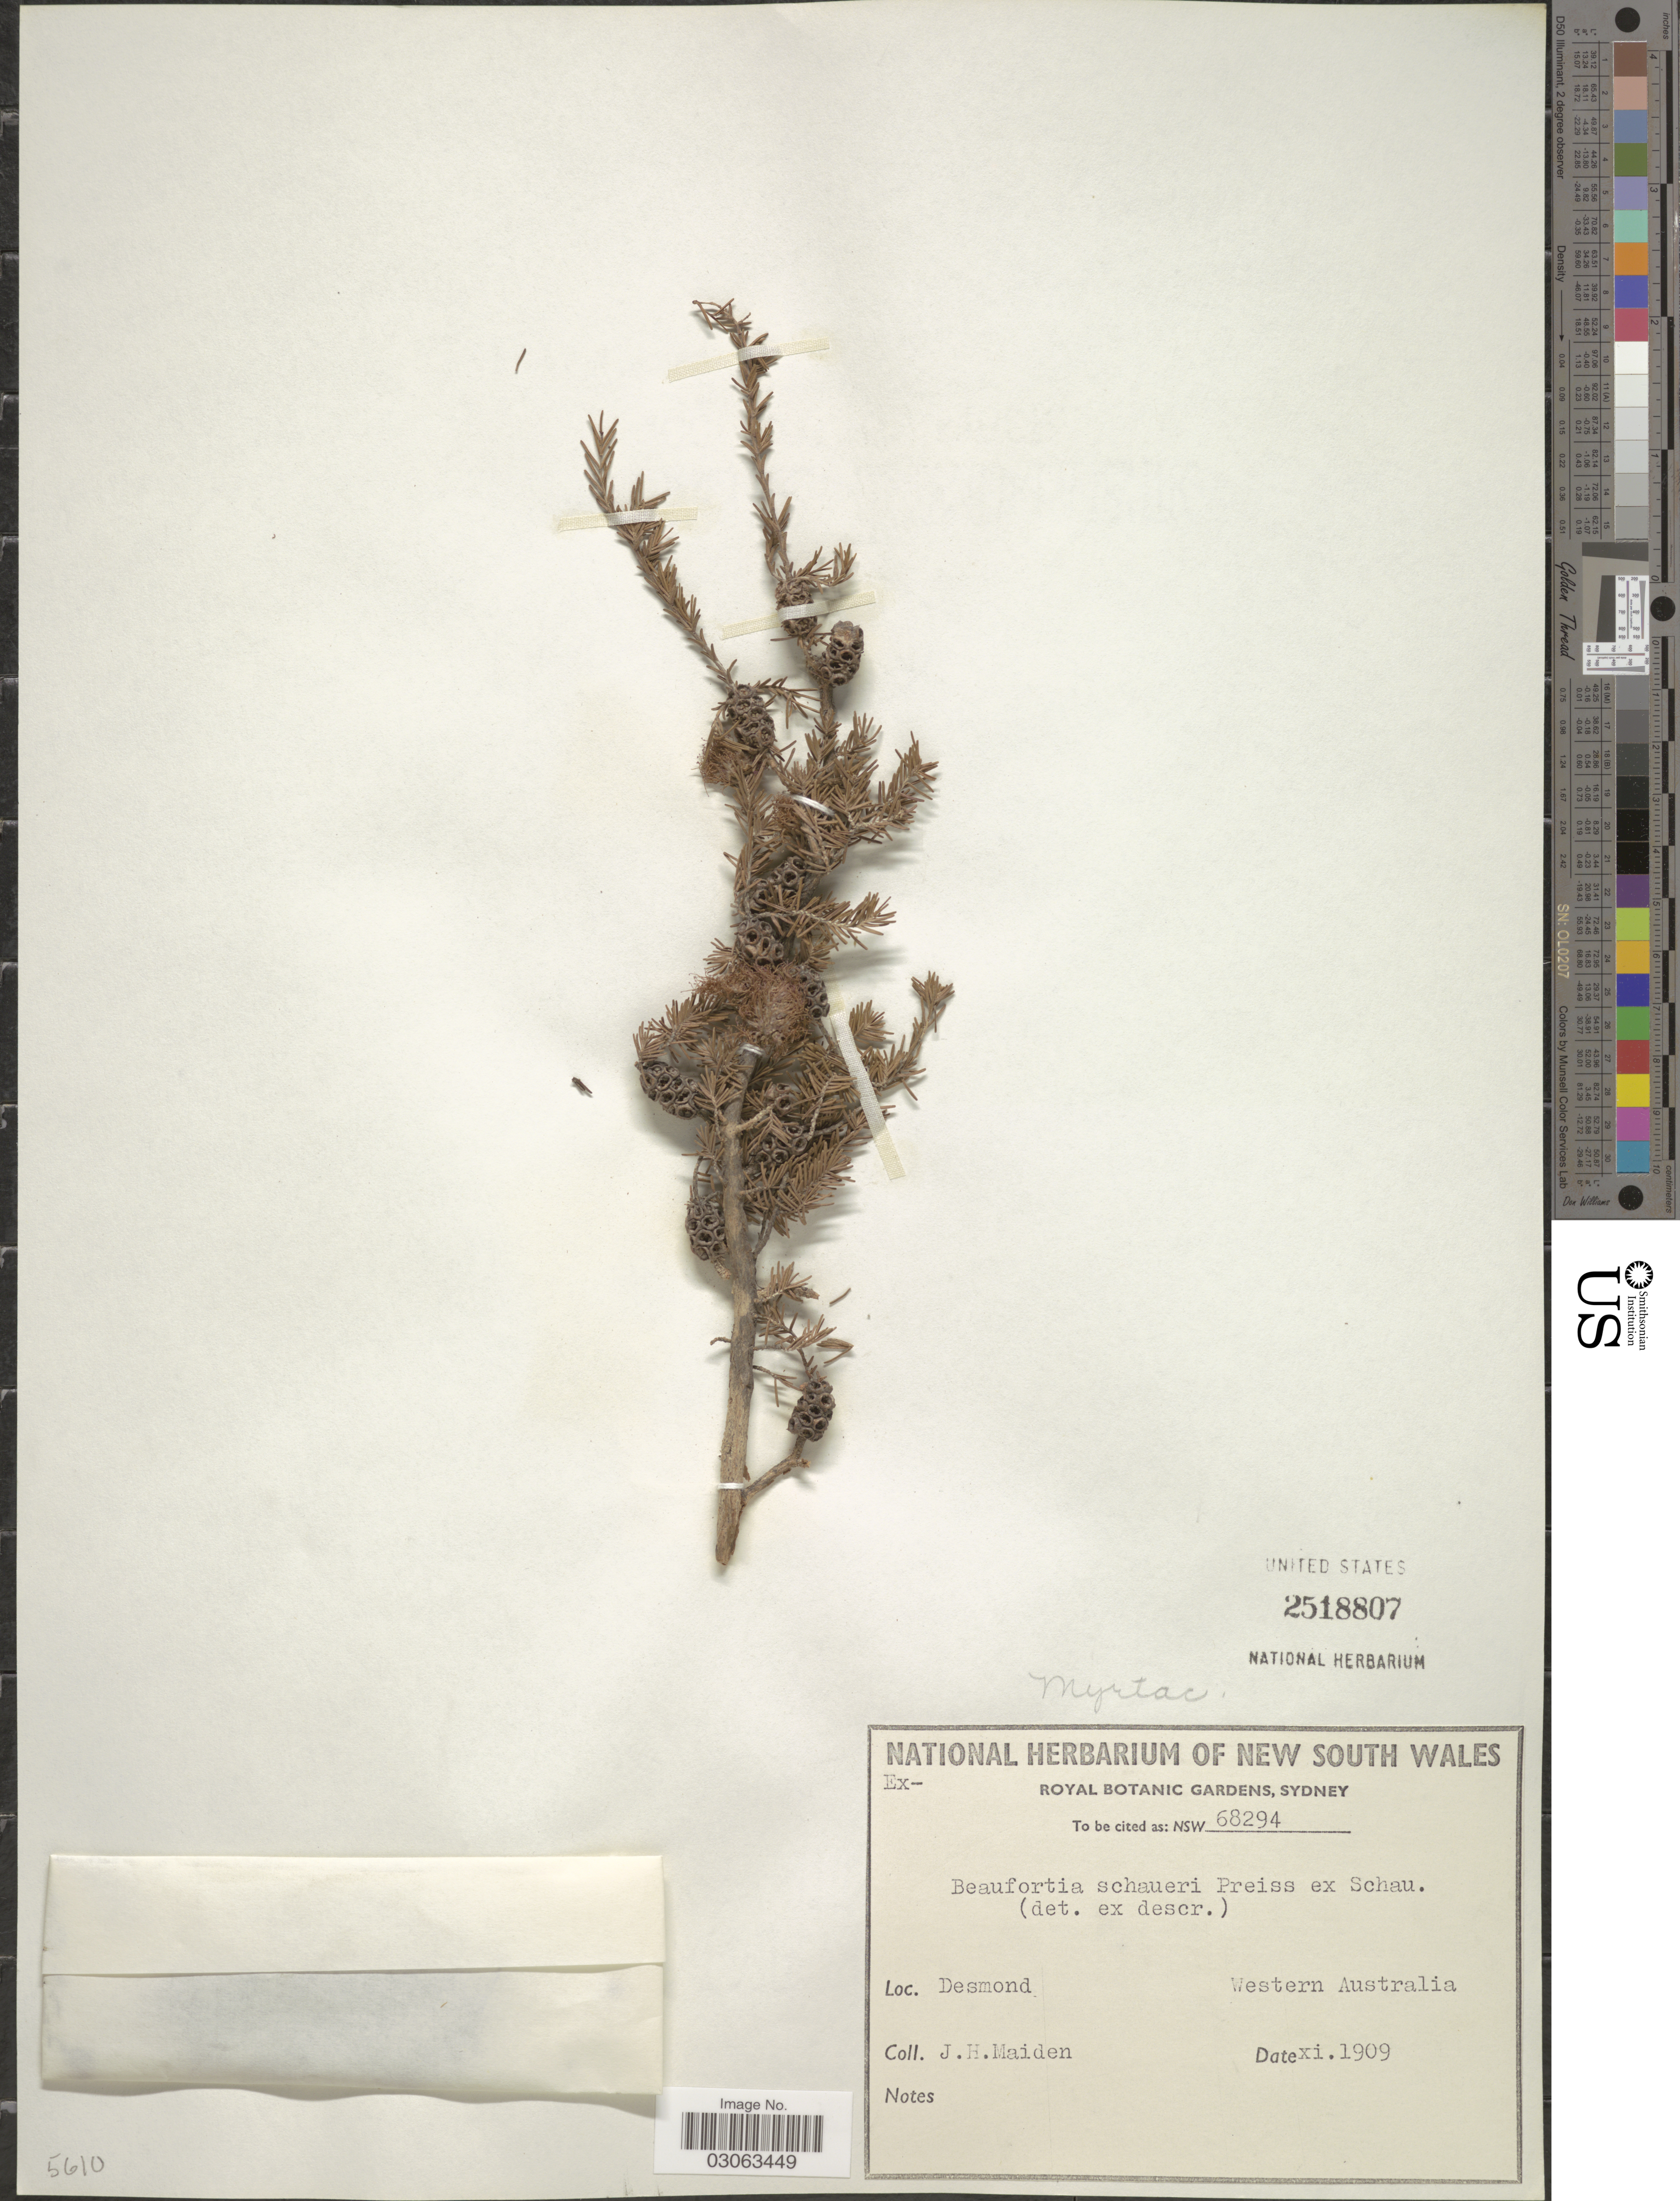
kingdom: Plantae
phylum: Tracheophyta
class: Magnoliopsida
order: Myrtales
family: Myrtaceae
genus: Beaufortia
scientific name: Beaufortia schaueri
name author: Preiss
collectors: J. Maiden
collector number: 68294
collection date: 1909-11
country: Australia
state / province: Western Australia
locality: Desmond.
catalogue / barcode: US 2518807